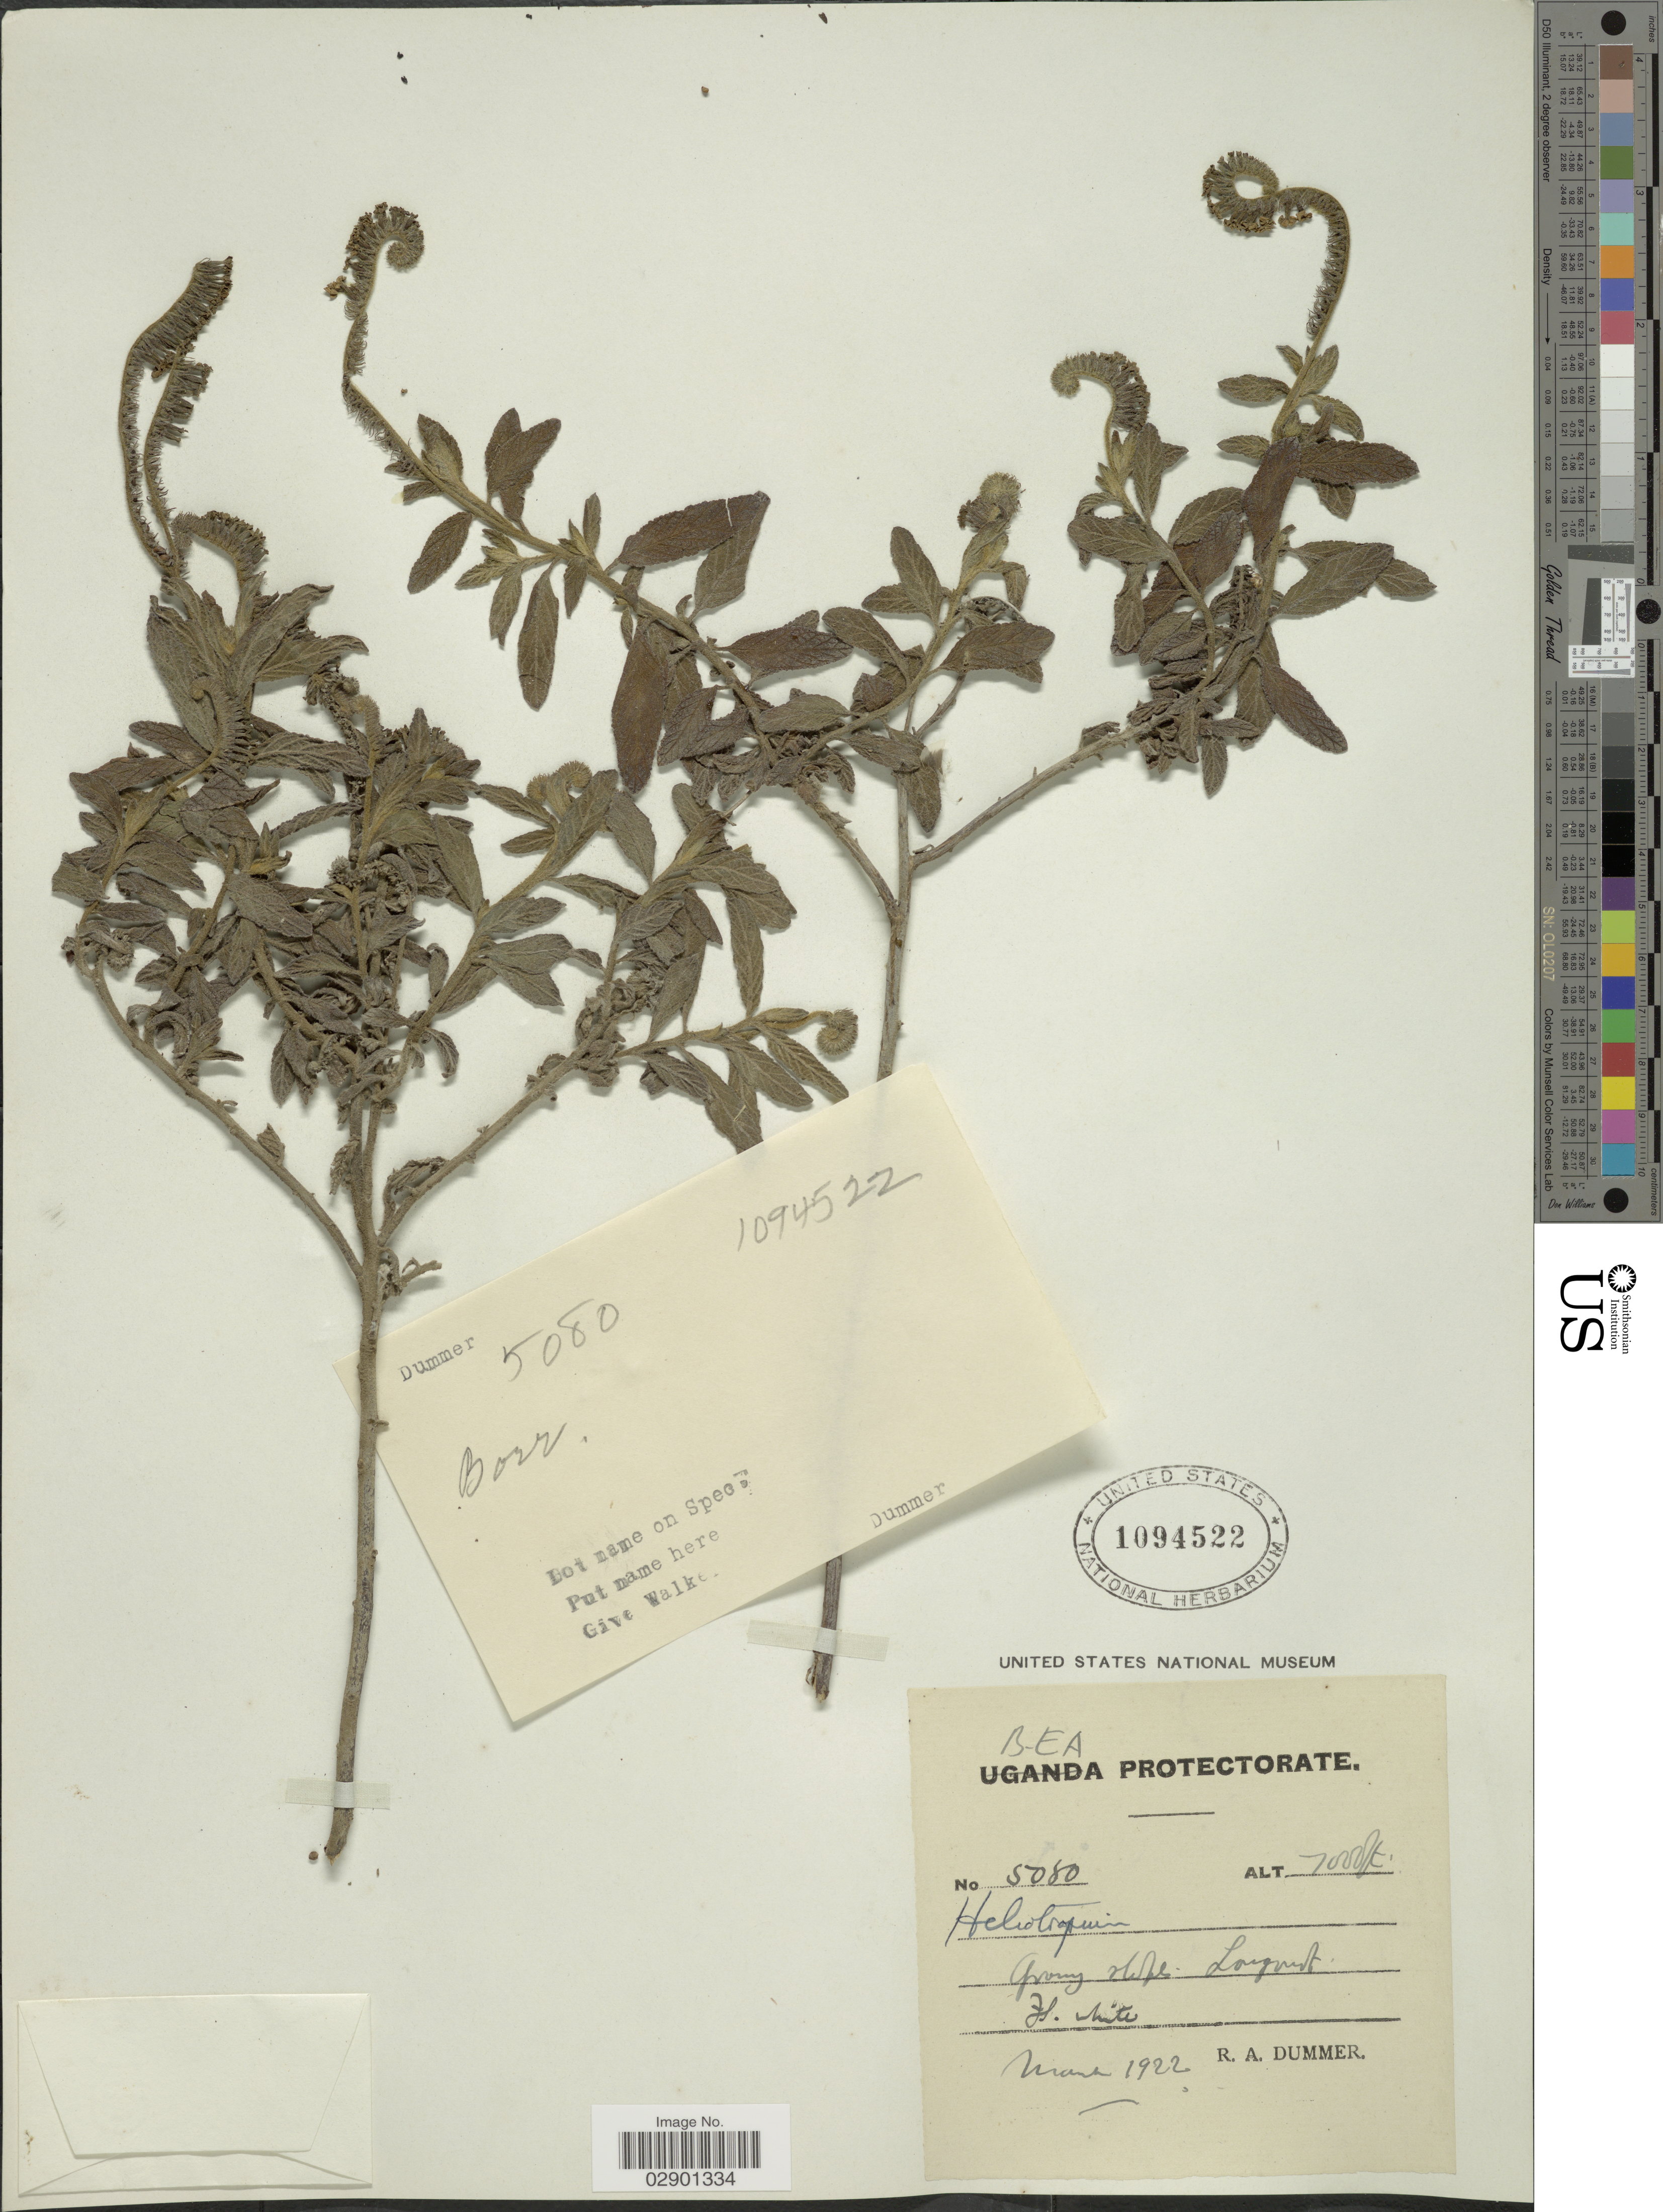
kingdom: Plantae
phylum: Tracheophyta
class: Magnoliopsida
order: Boraginales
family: Heliotropiaceae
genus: Heliotropium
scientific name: Heliotropium steudneri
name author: Vatke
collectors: R. A. Dümmer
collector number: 5080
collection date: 1922-03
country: Kenya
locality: BEA Protectorate. Growing slope, Longonot.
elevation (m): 2134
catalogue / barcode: US 1094522